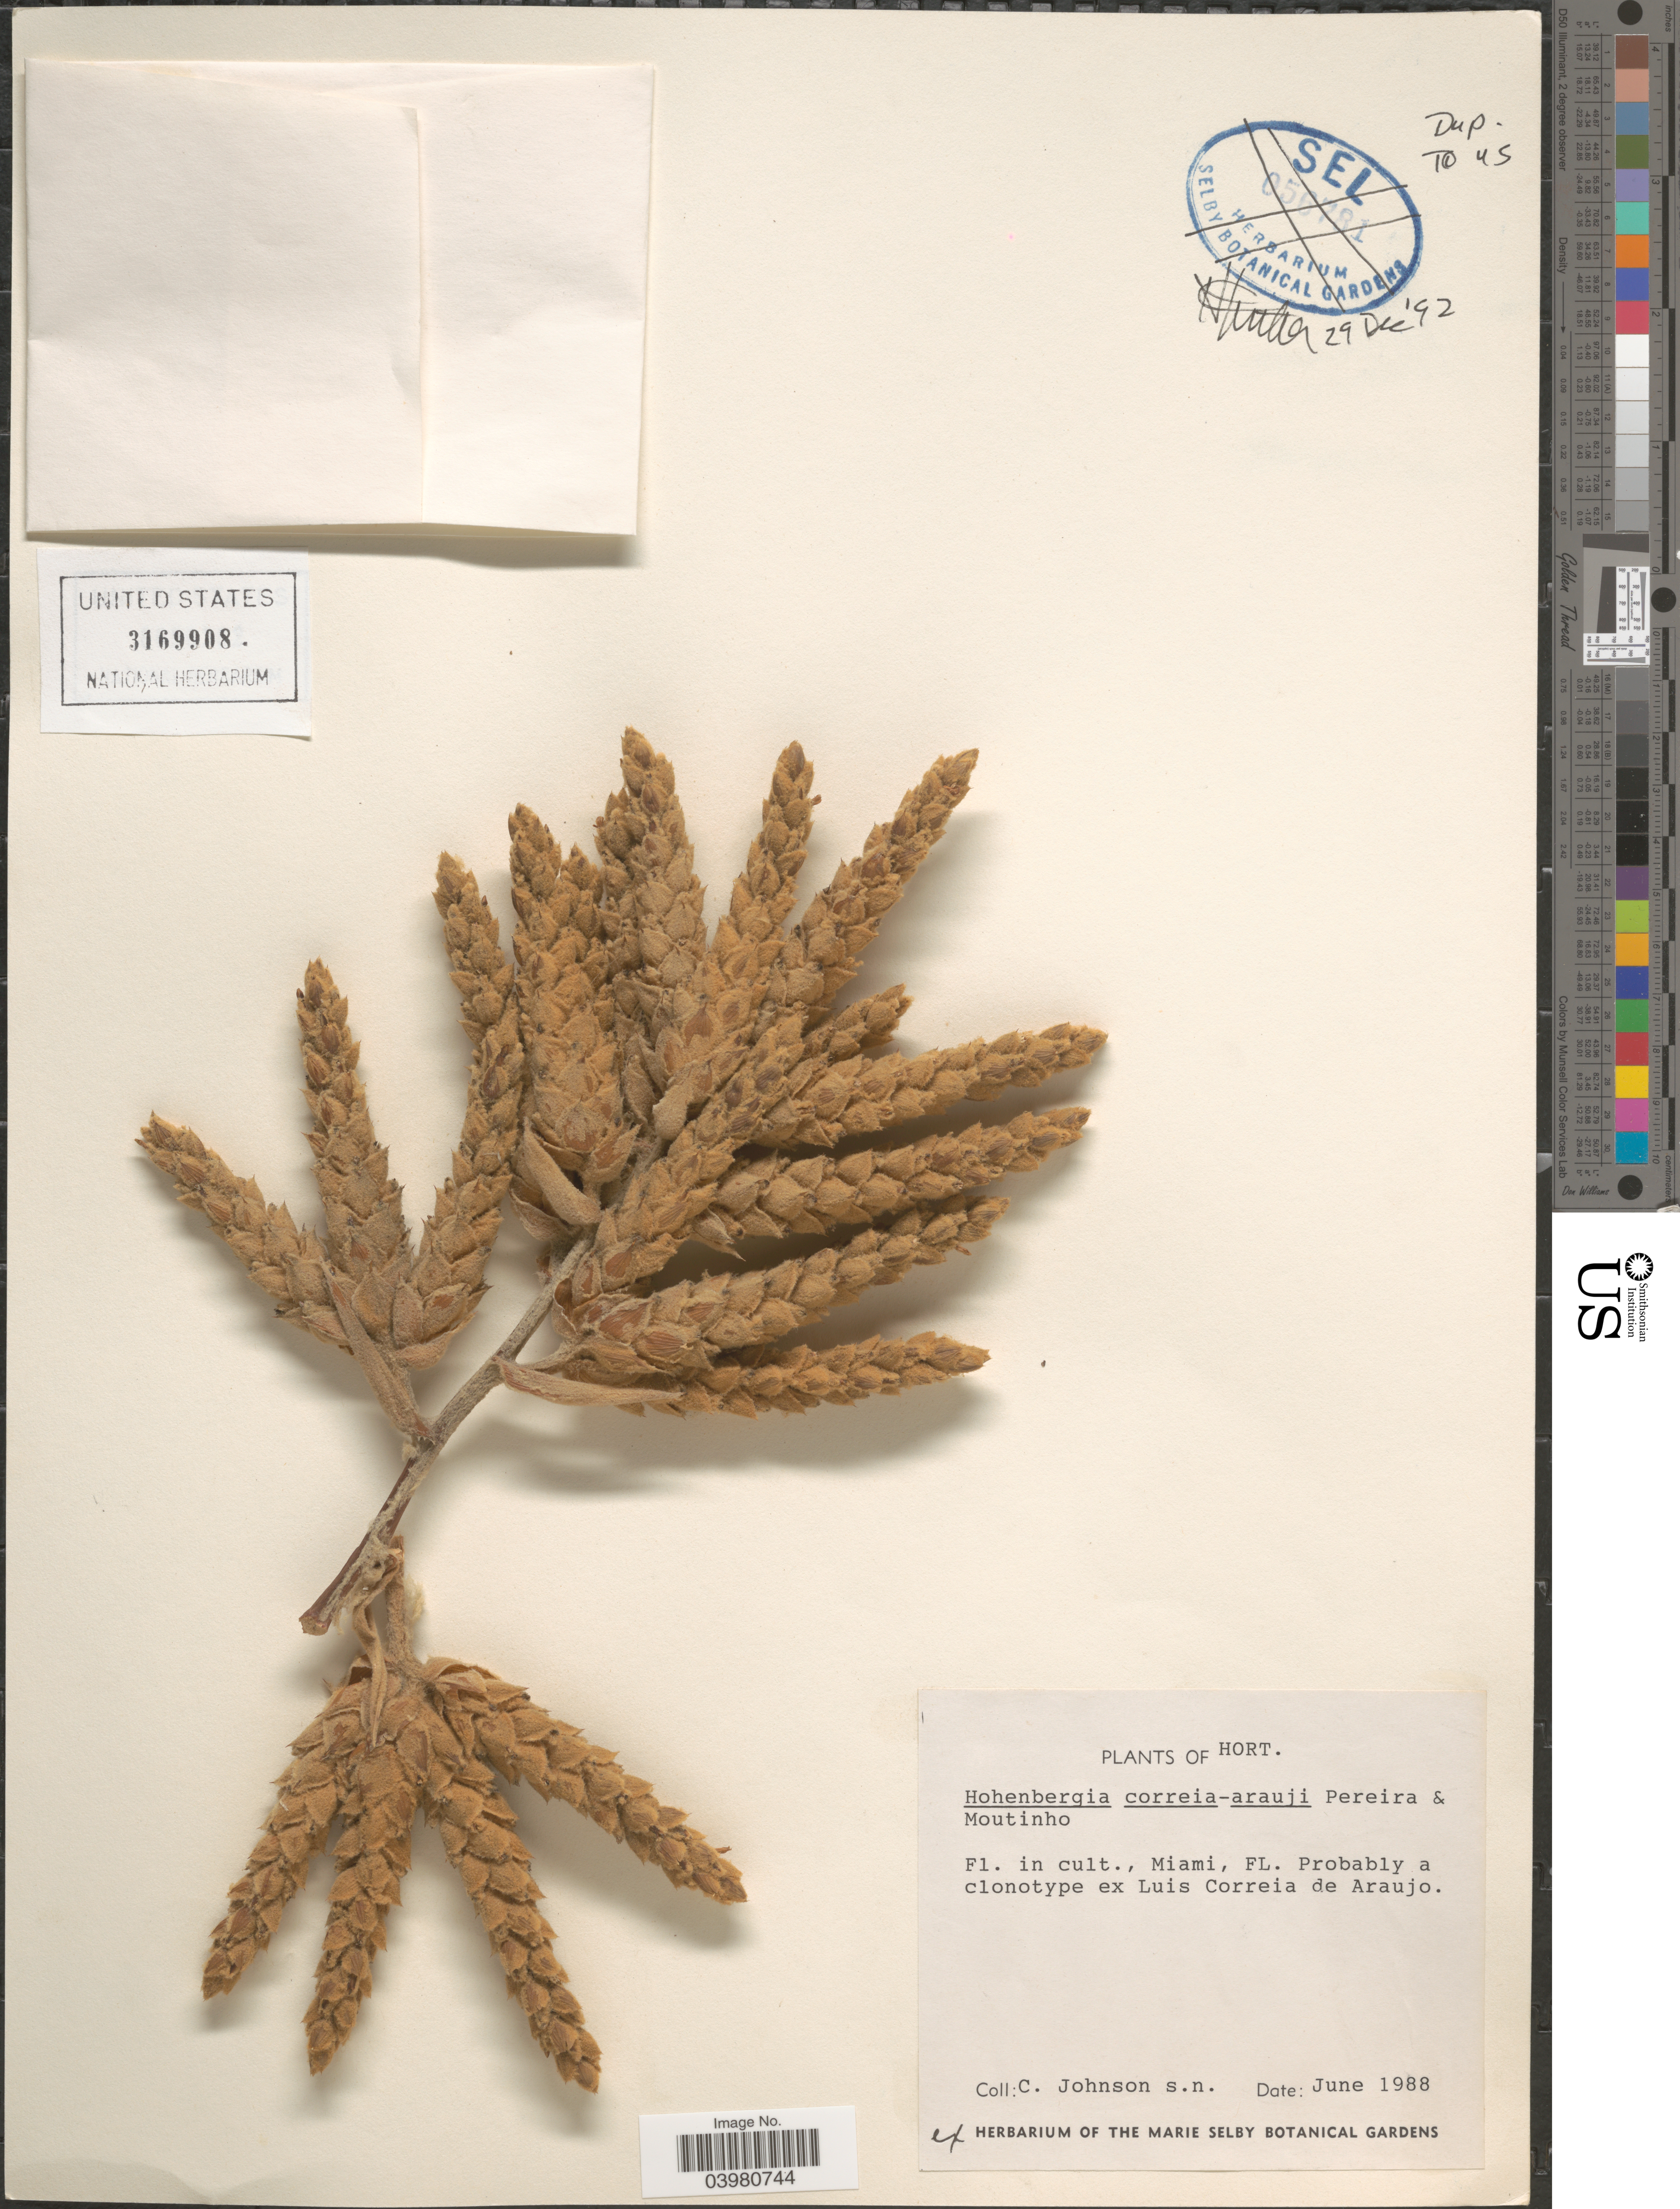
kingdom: Plantae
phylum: Tracheophyta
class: Liliopsida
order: Poales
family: Bromeliaceae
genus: Hohenbergia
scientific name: Hohenbergia correia-arauji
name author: E. Pereira & Moutinho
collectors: C. Johnson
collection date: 1988-06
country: United States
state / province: Florida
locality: Hort. The Marie Selby Botanical Gardens.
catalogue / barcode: US 3169908